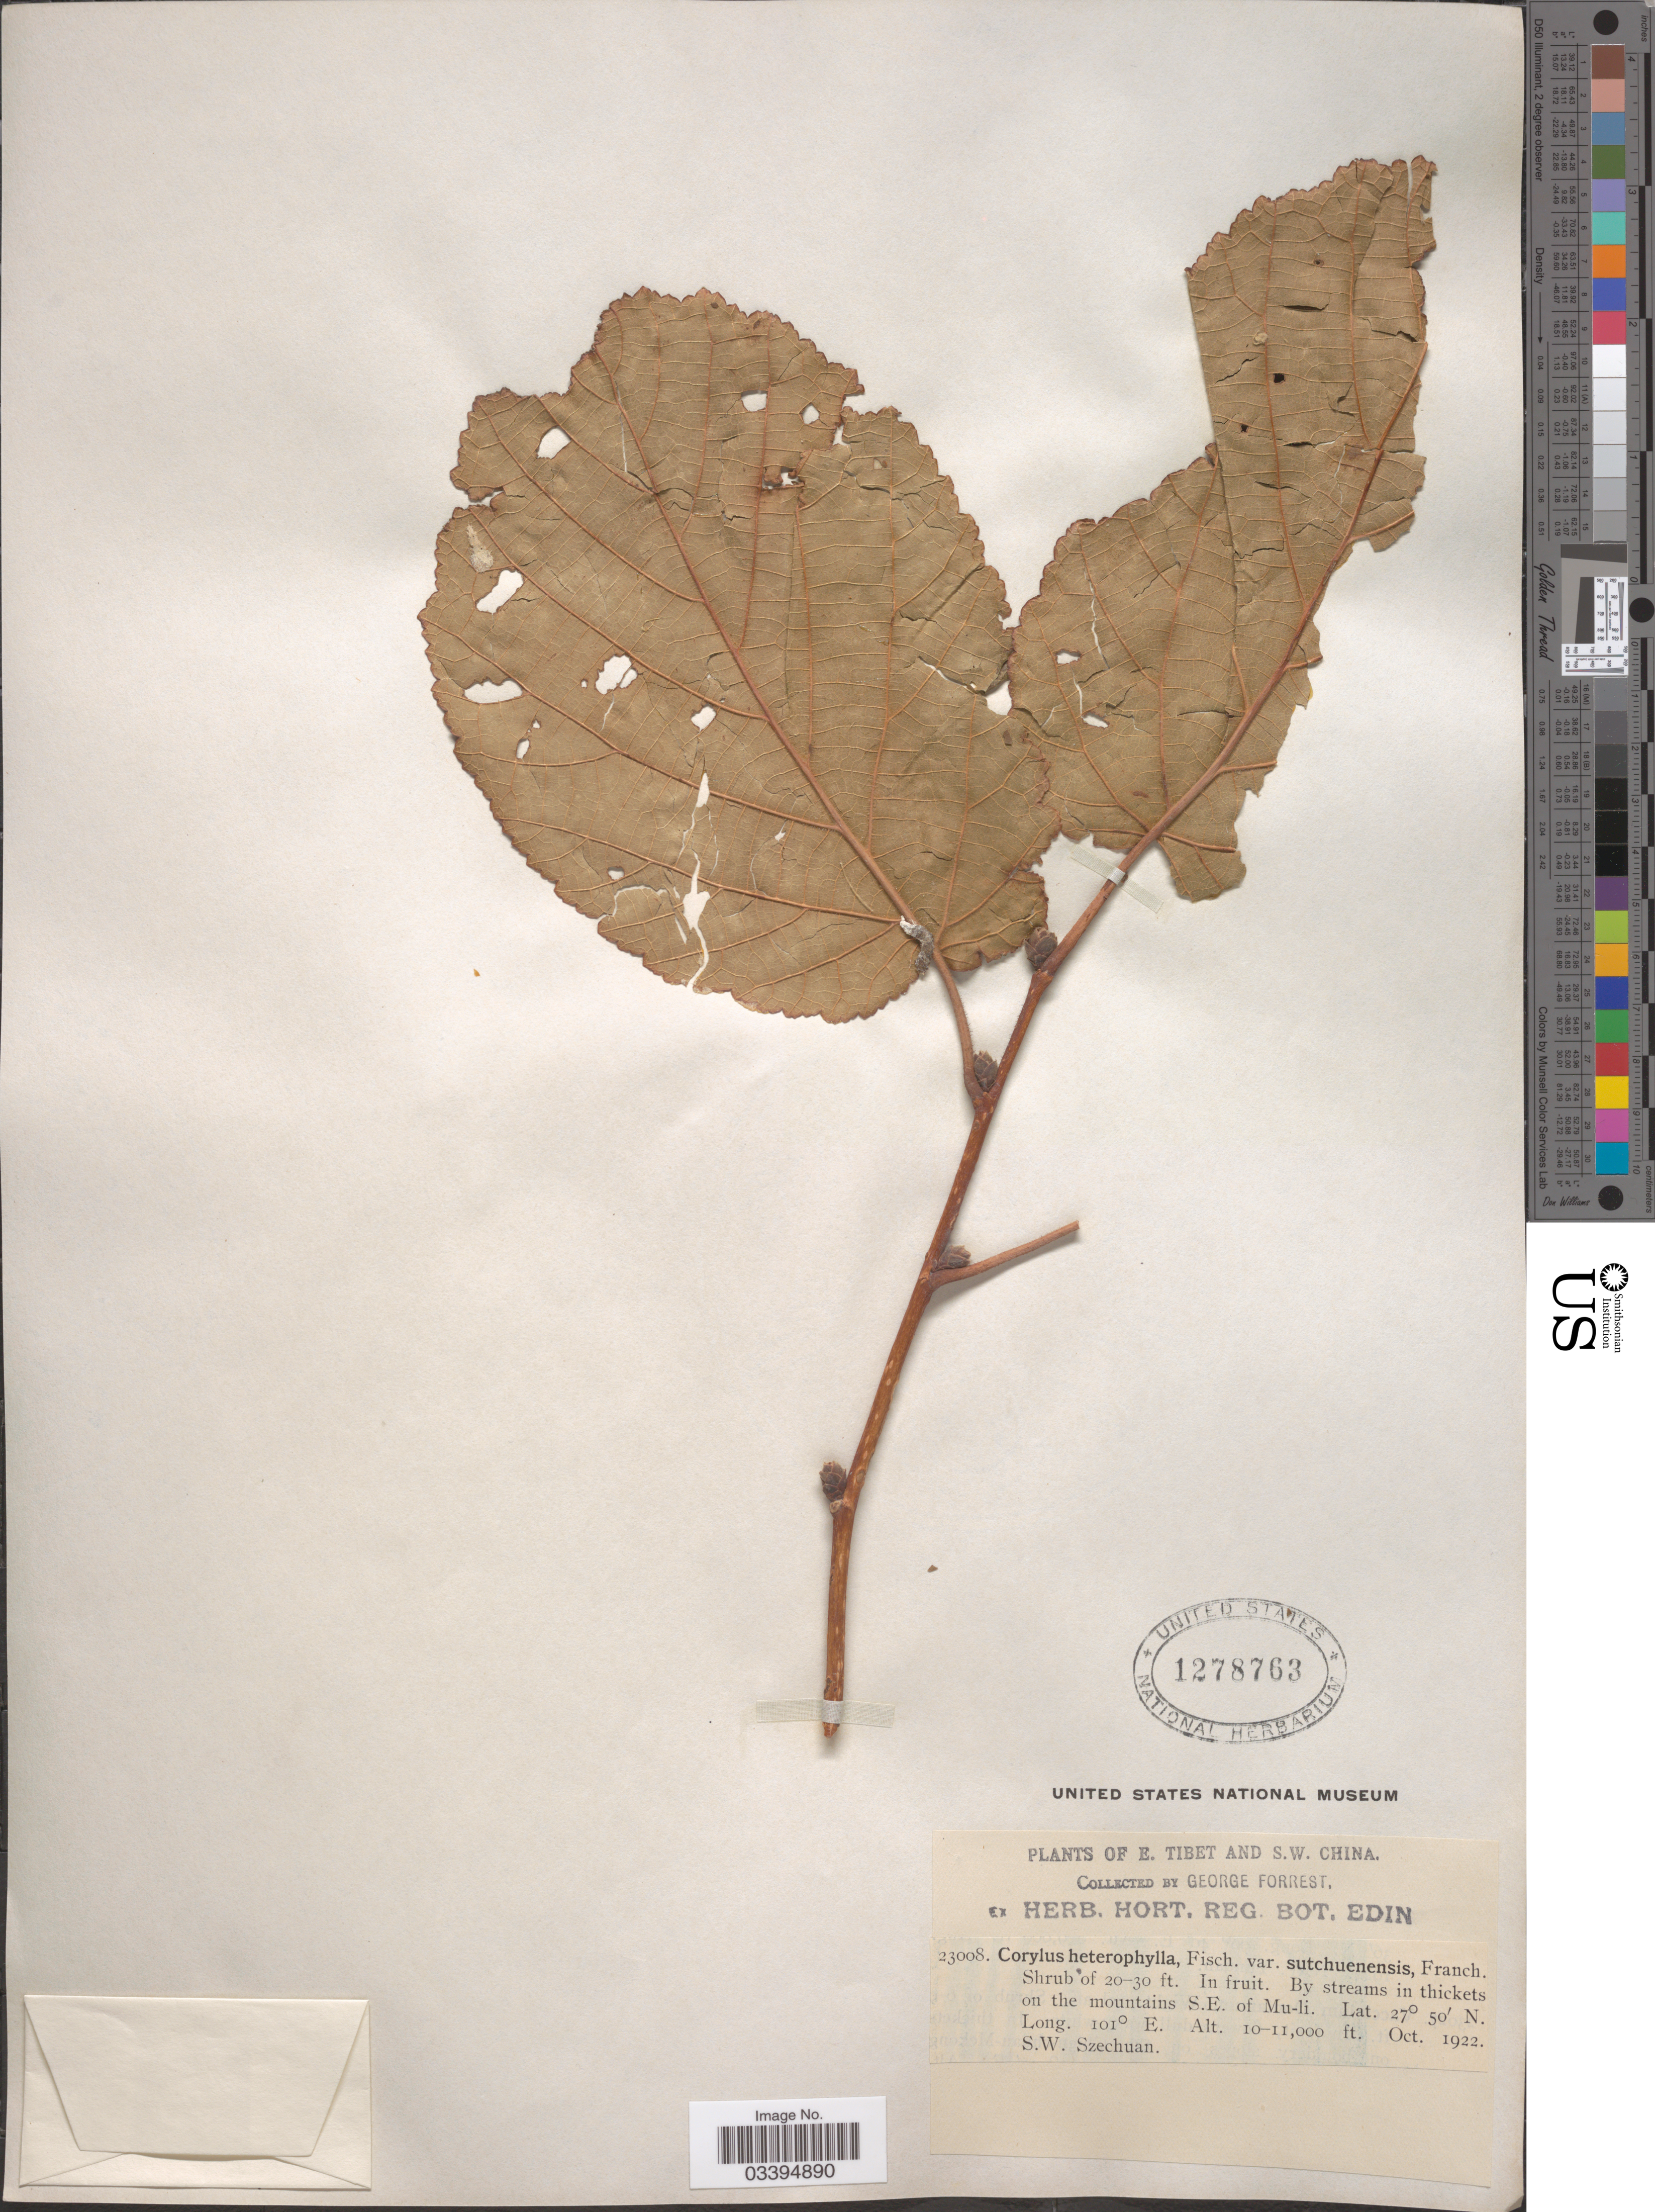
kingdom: Plantae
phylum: Tracheophyta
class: Magnoliopsida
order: Fagales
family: Betulaceae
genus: Corylus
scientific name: Corylus heterophylla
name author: Fisch. ex Trautv.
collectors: G. Forrest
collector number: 23008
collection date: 1922-10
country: China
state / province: Sichuan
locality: E. Tibet and S. W. China. On the mountains S.E. of Mu-li. S.W. Szechuan.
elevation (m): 3048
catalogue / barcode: US 1278763